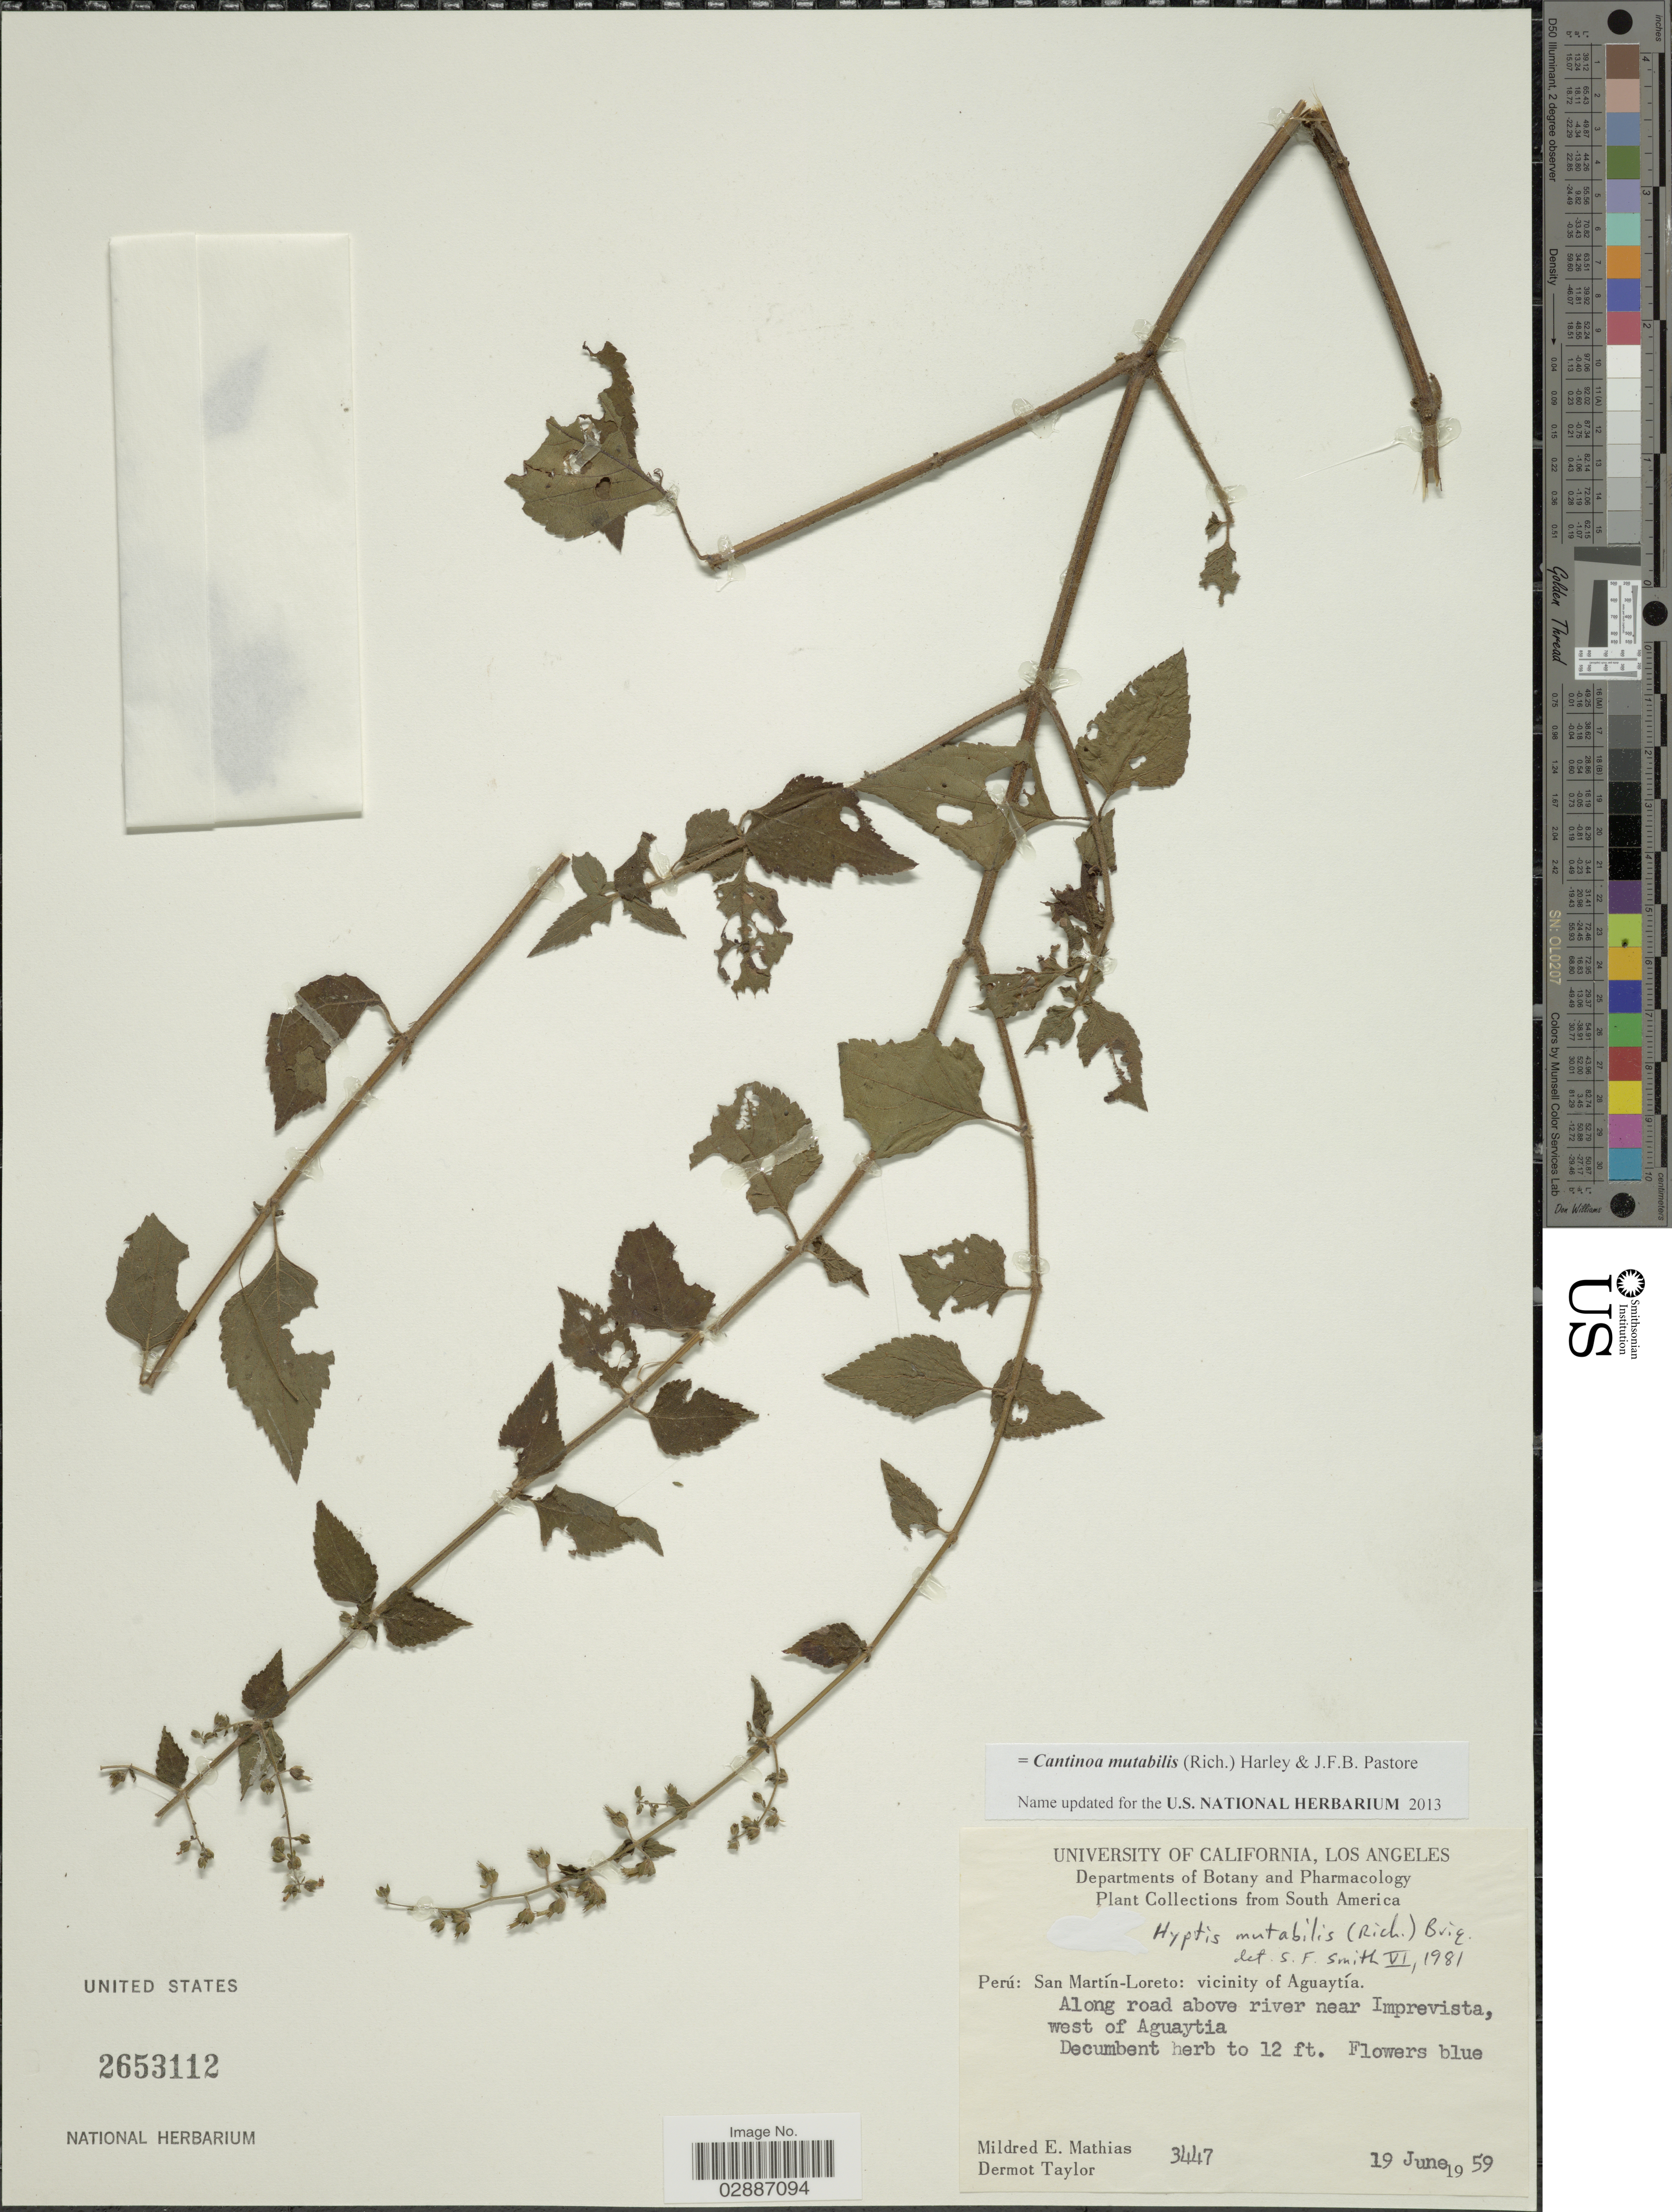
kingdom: Plantae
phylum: Tracheophyta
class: Magnoliopsida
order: Lamiales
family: Lamiaceae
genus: Cantinoa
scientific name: Cantinoa mutabilis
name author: (Epling) Harley & J.F.B. Pastore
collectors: M. E. Mathias & D. Taylor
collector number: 3447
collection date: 1959-06-19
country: Peru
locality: San Martín-Loreto: vicinity of Aguaytía. Along road above river near Imprevista, west of Aguaytia.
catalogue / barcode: US 2653112